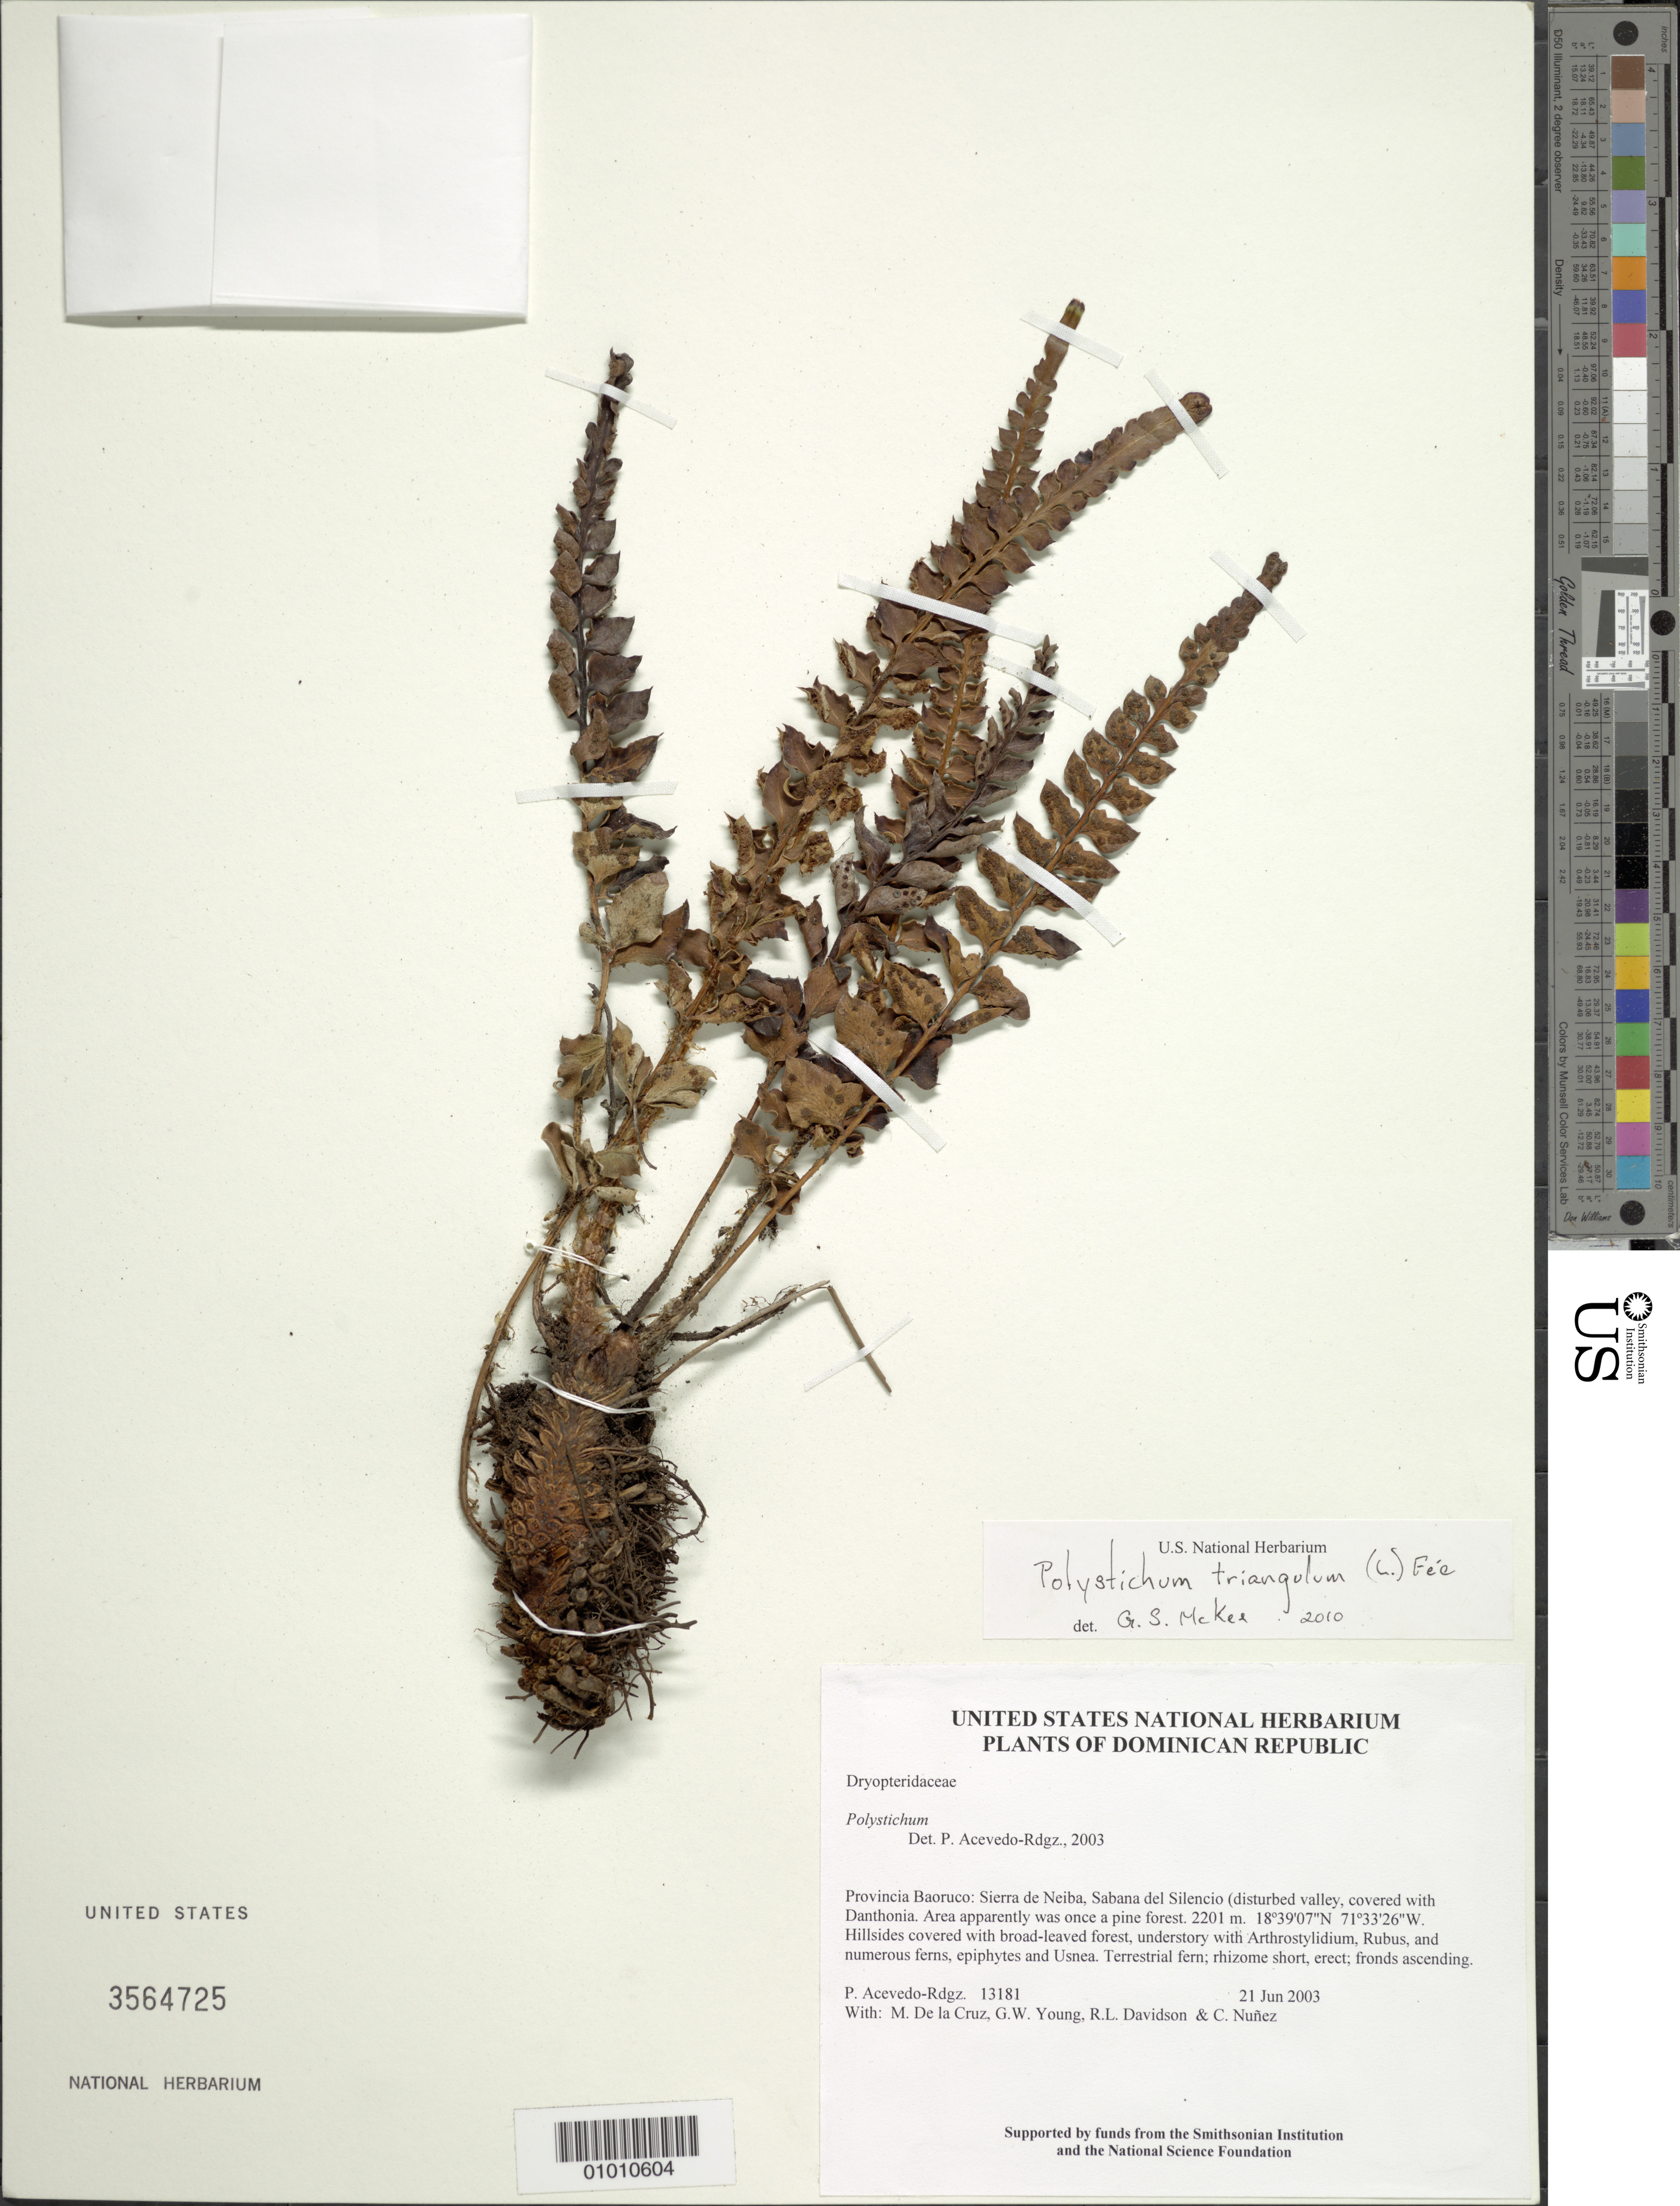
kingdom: Plantae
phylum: Tracheophyta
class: Polypodiopsida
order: Polypodiales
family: Dryopteridaceae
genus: Polystichum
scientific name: Polystichum triangulum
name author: (L.) Fée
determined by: McKee, G. S., (US), NMNH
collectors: P. Acevedo-Rodr., M. de la Cruz, J. Rawlins, G. Young, R. Davidson & C. Nunez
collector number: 13181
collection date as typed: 21 Jun 2003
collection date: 2003-06-21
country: Dominican Republic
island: Hispaniola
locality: Provincia Baoruco: Sierra de Neiba, Sabana del Silencio (disturbed valley, covered with Danthonia. Area apparently was once a pine forest.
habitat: Hillsides covered with broad-leaved forest, understory with Arthrostylidium, Rubus, and numerous ferns, epiphytes and Usnea.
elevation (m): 2201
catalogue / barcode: US 3564725